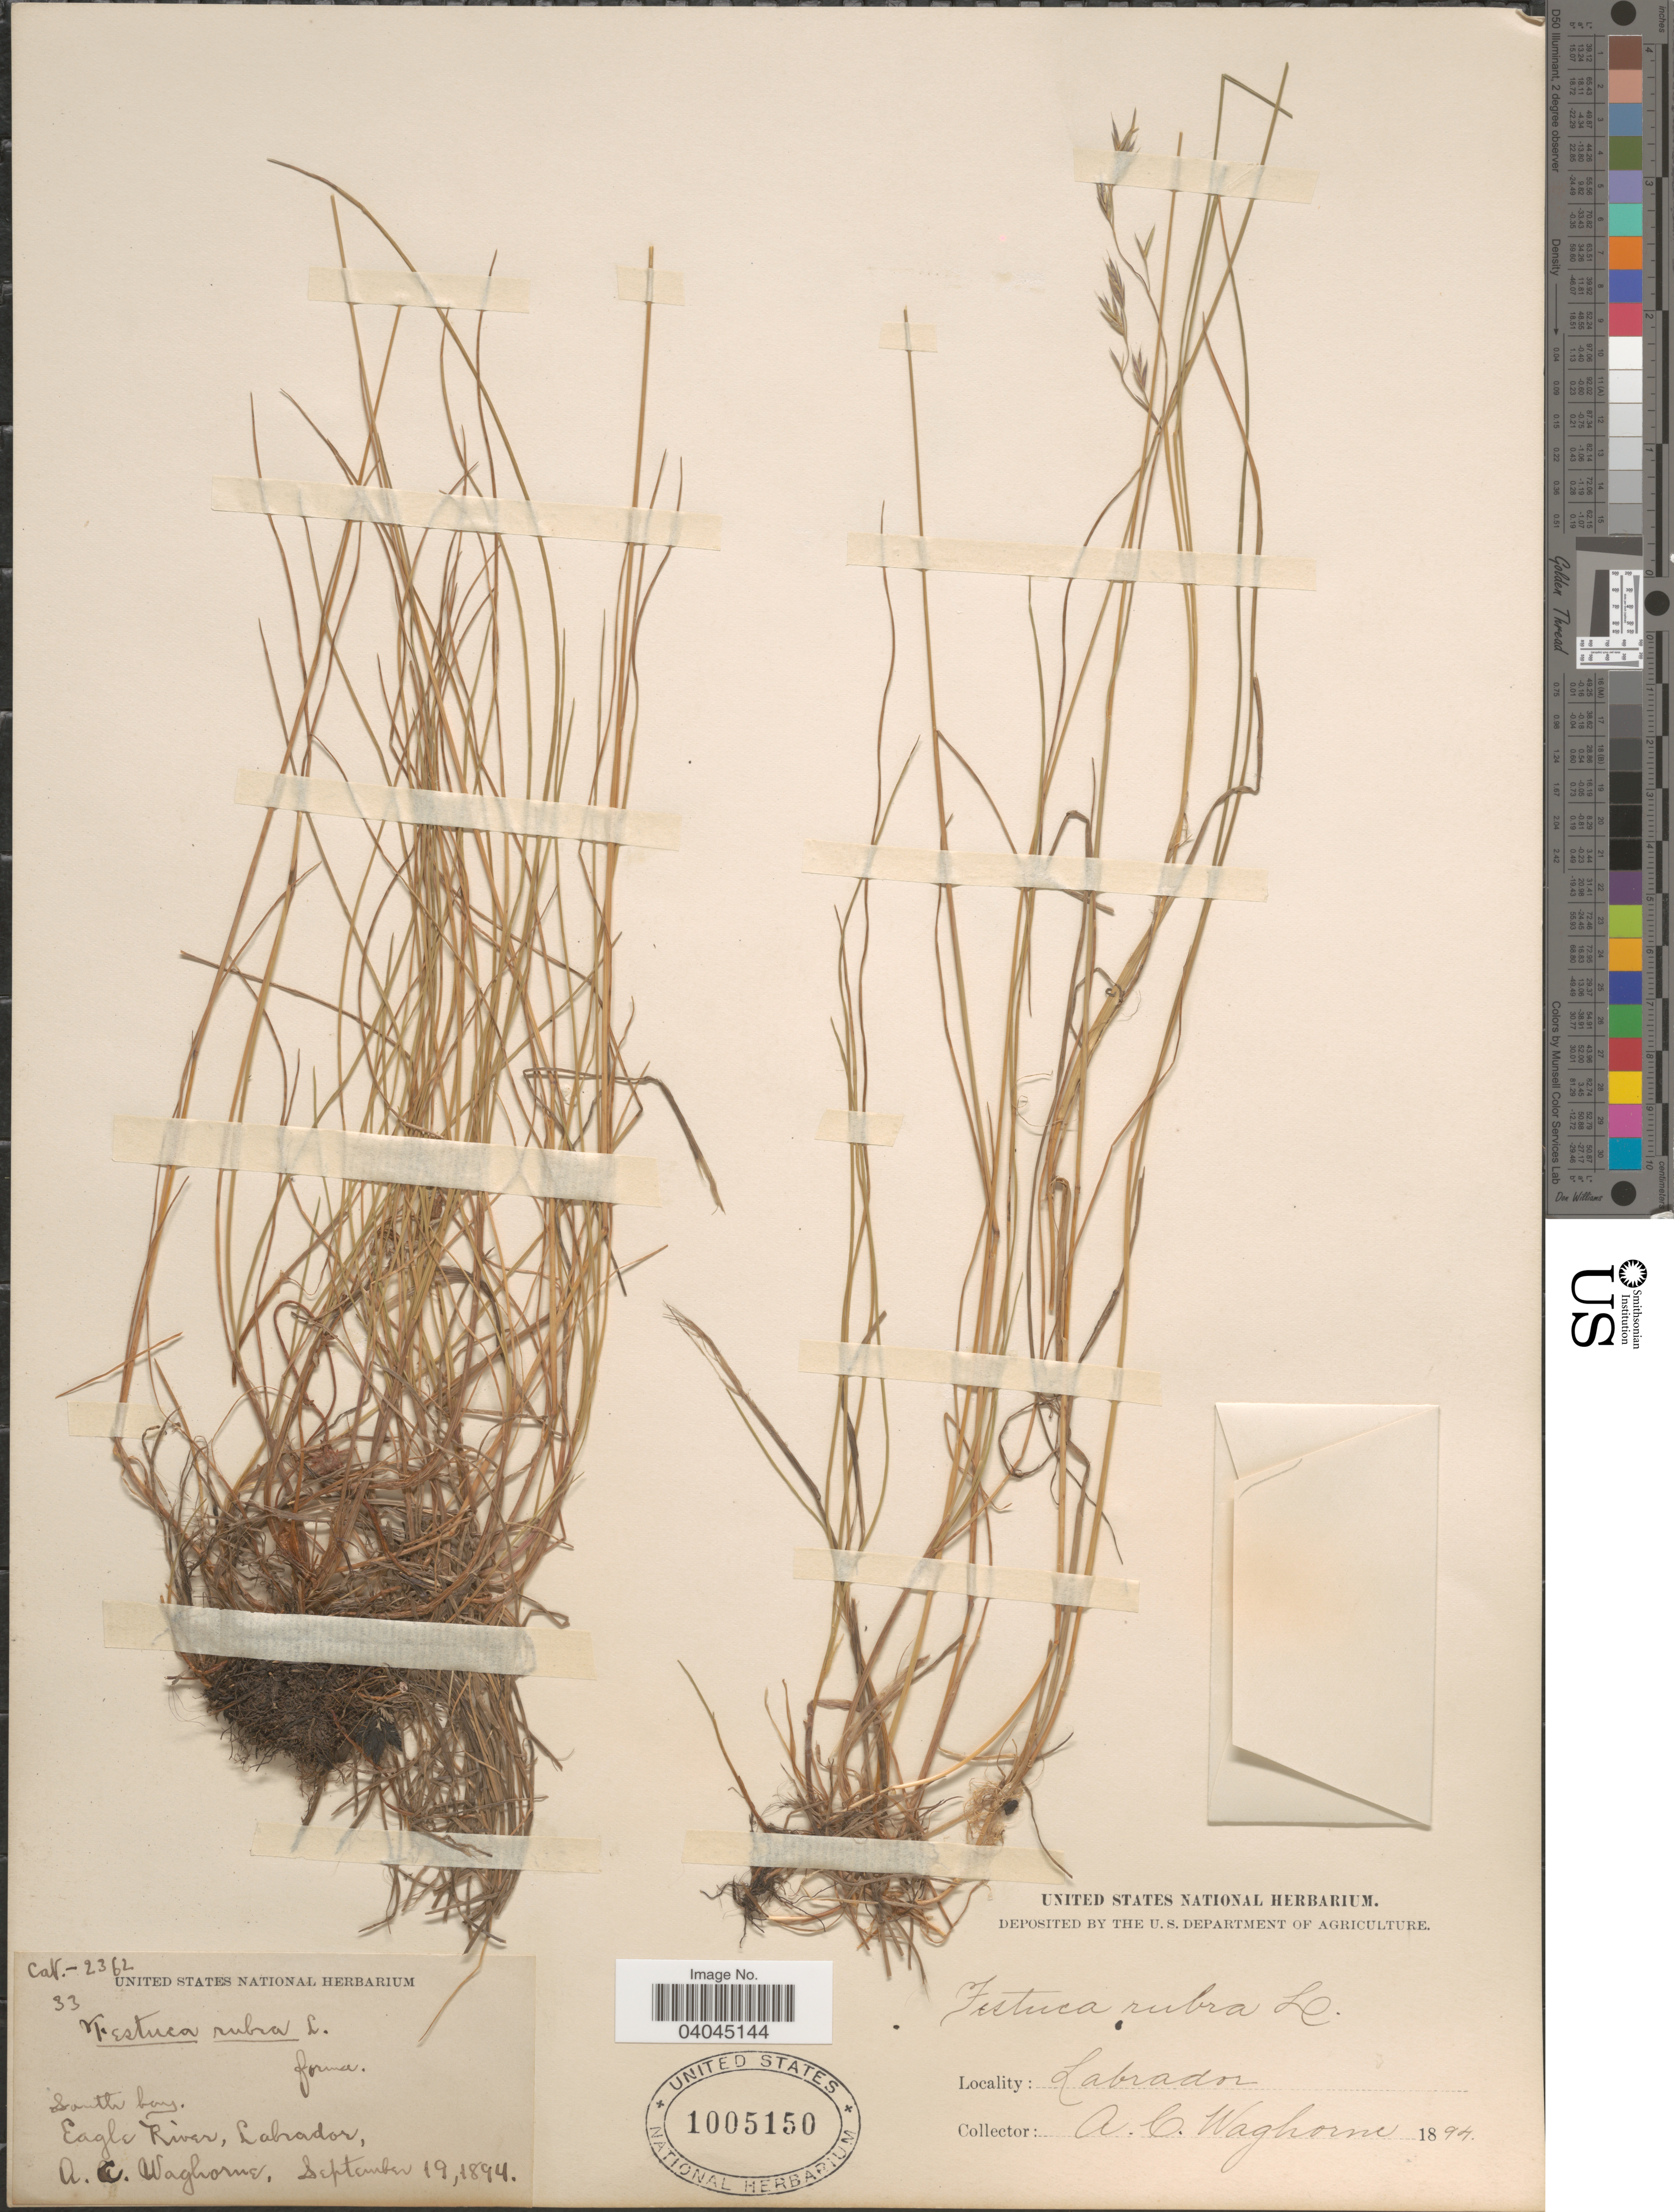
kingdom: Plantae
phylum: Tracheophyta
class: Liliopsida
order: Poales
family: Poaceae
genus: Festuca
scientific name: Festuca rubra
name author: L.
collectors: A. Waghorne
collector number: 33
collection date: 1894-09-19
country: Canada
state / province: Newfoundland and Labrador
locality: South bay. Eagle River, Labrador.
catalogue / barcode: US 1005150